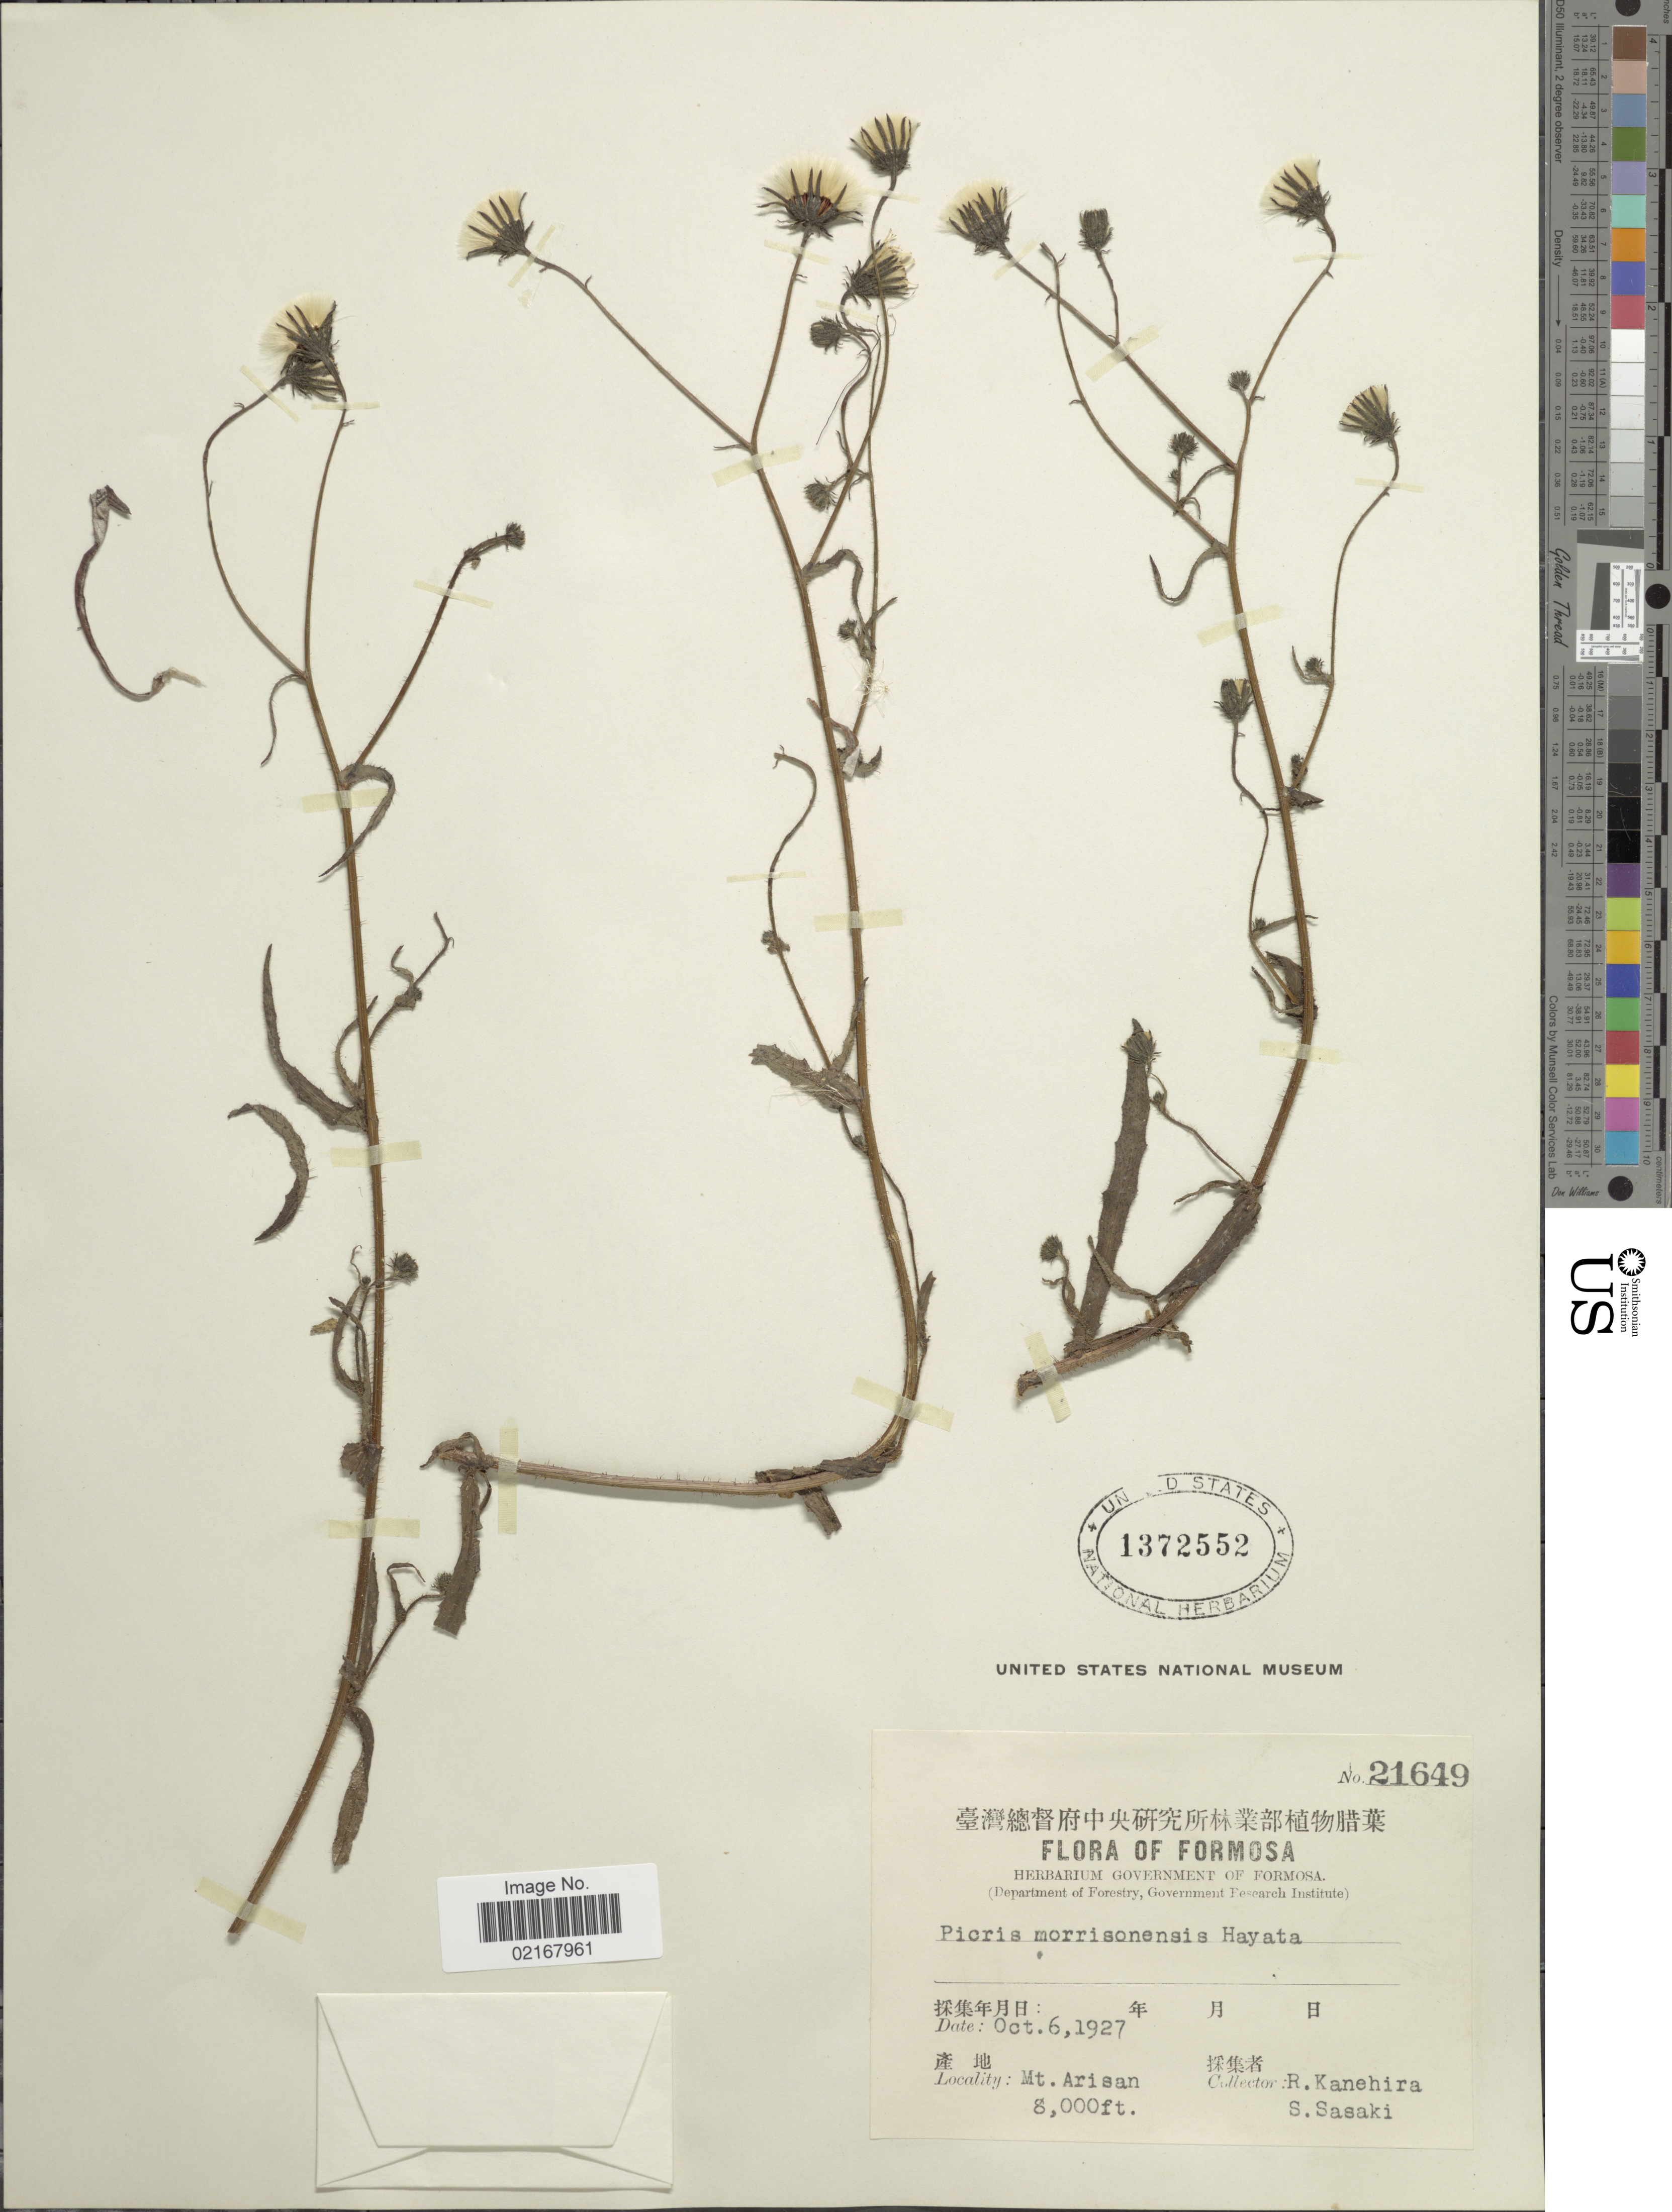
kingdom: Plantae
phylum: Tracheophyta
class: Magnoliopsida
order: Asterales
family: Asteraceae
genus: Picris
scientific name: Picris morrisonensis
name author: Hayata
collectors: R. Kanehira & S. Sasaki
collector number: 21649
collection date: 1927-10-06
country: Taiwan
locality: Formosa, Mt. Arisan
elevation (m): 2438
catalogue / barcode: US 1372552